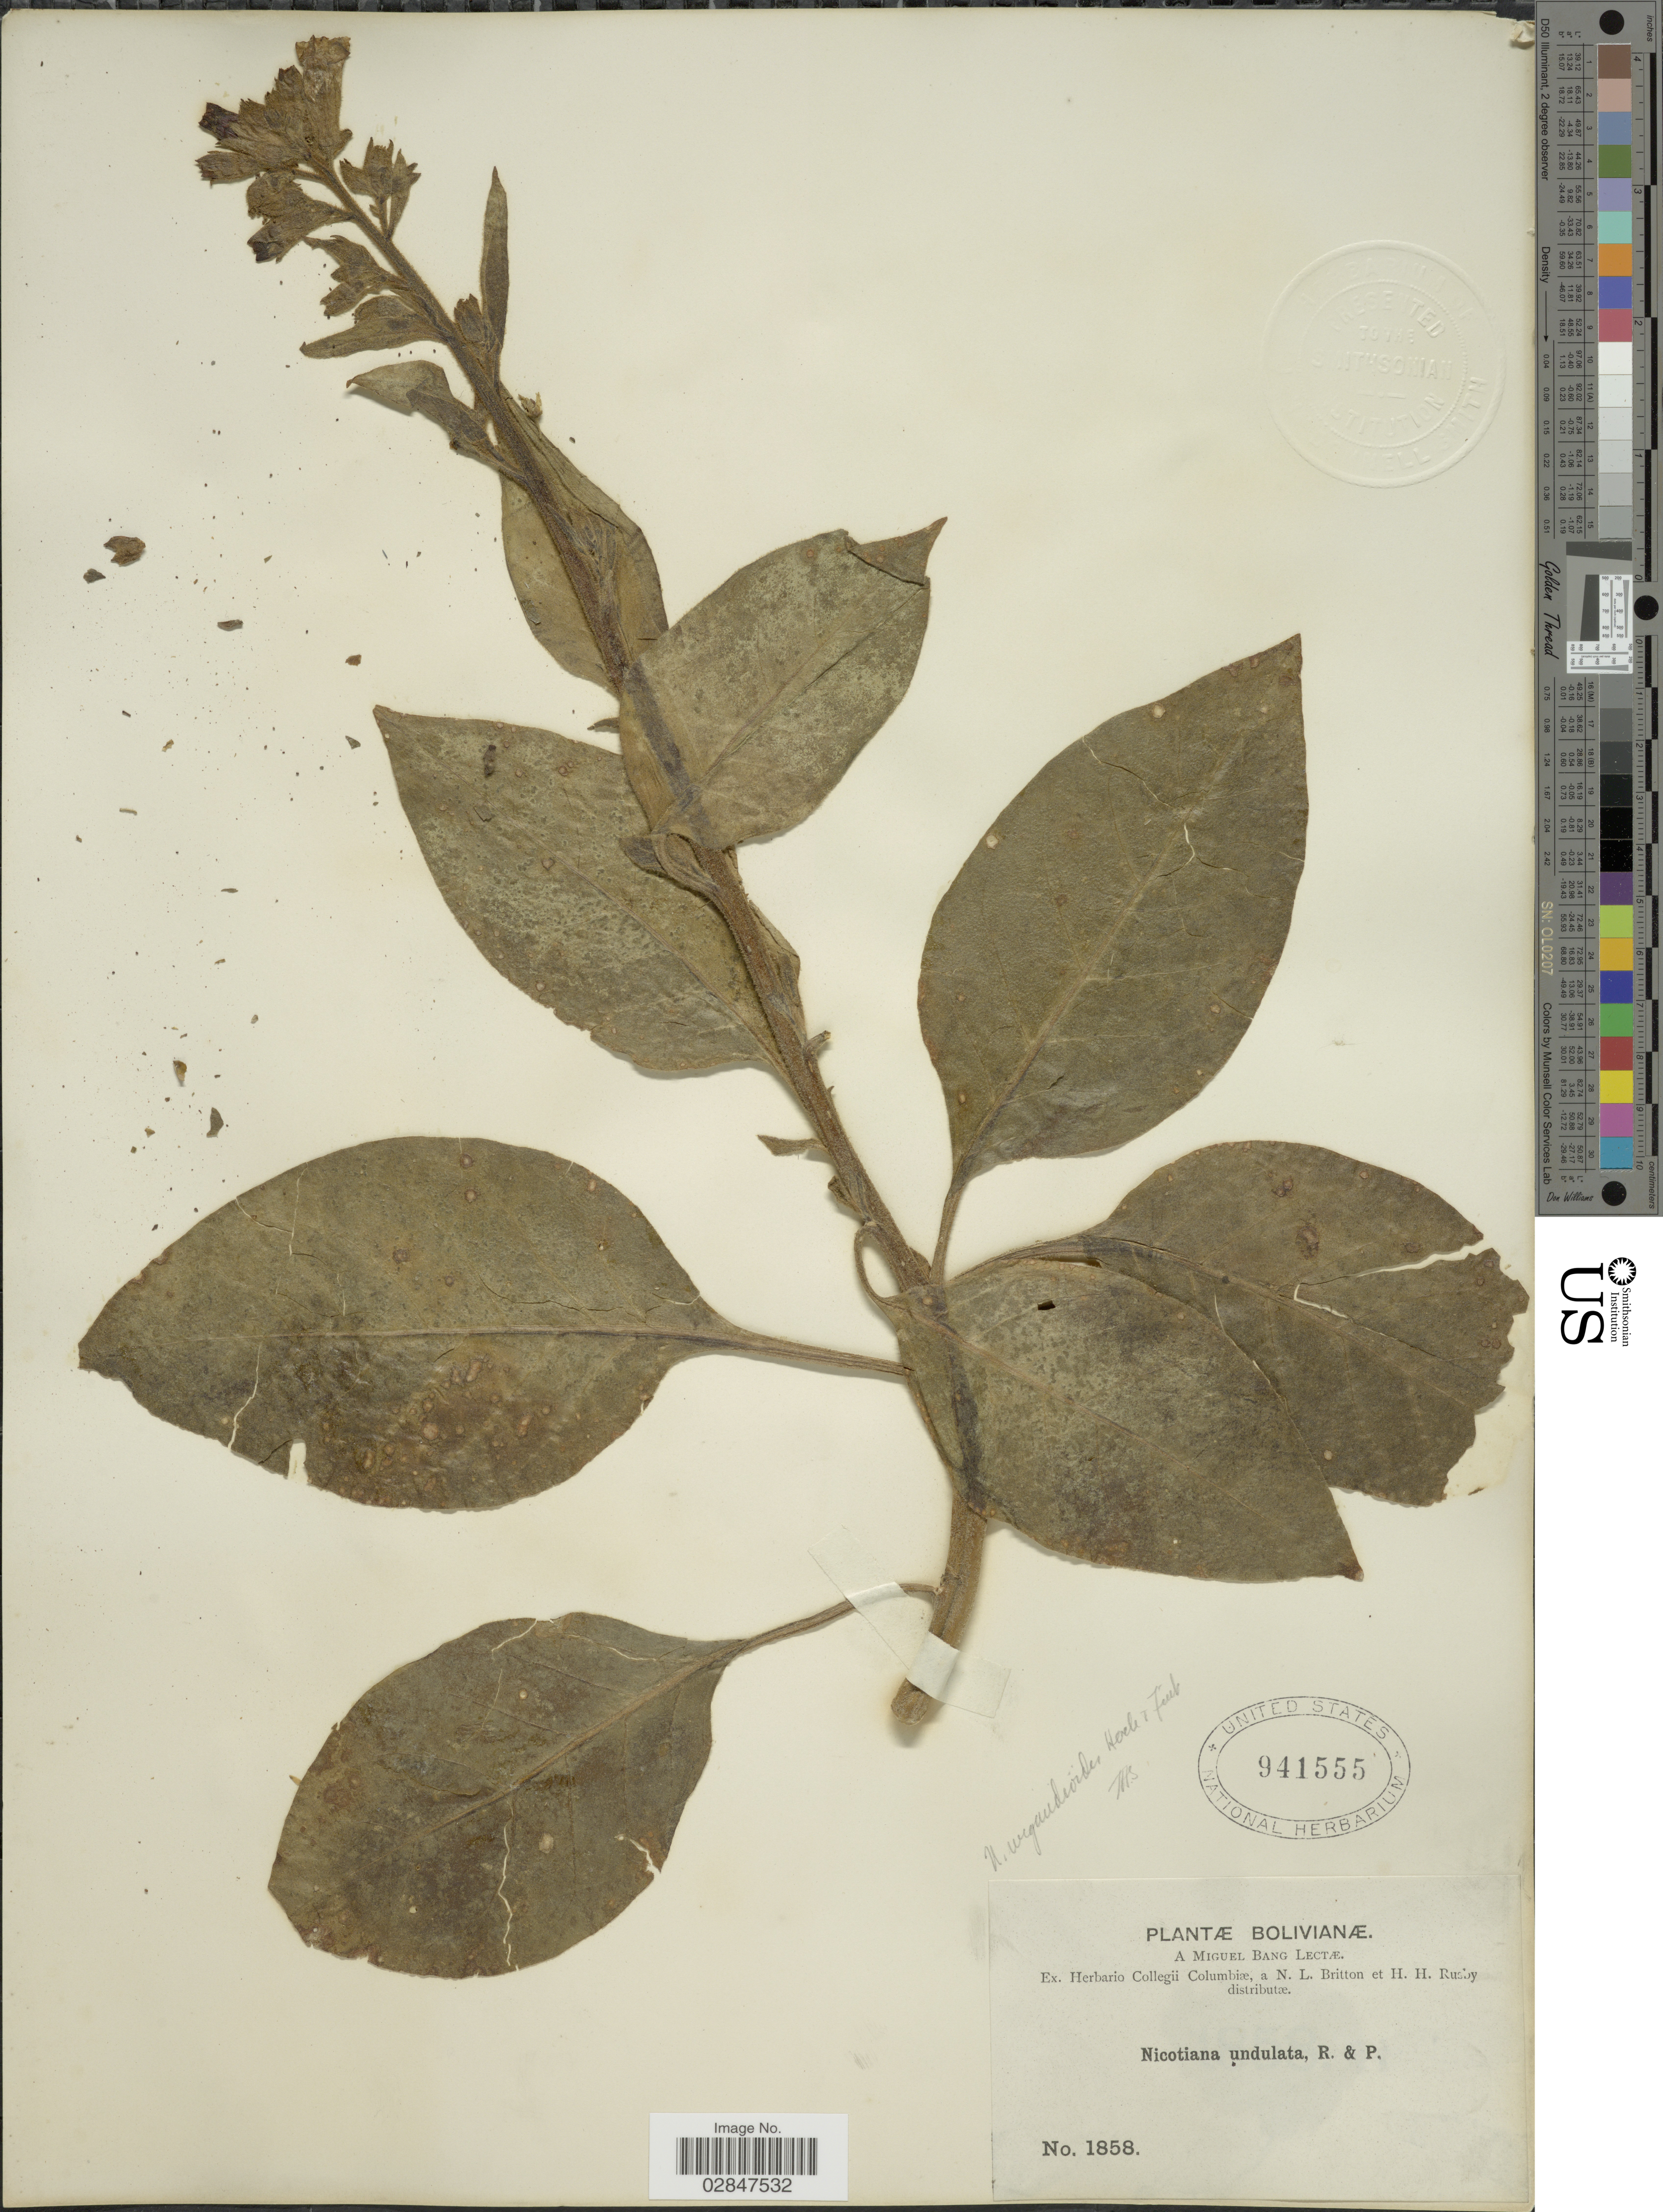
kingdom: Plantae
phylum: Tracheophyta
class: Magnoliopsida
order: Solanales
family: Solanaceae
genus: Nicotiana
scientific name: Nicotiana wigandioides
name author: K. Koch & Fintelm.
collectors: M. Bang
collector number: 1858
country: Bolivia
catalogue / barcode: US 941555